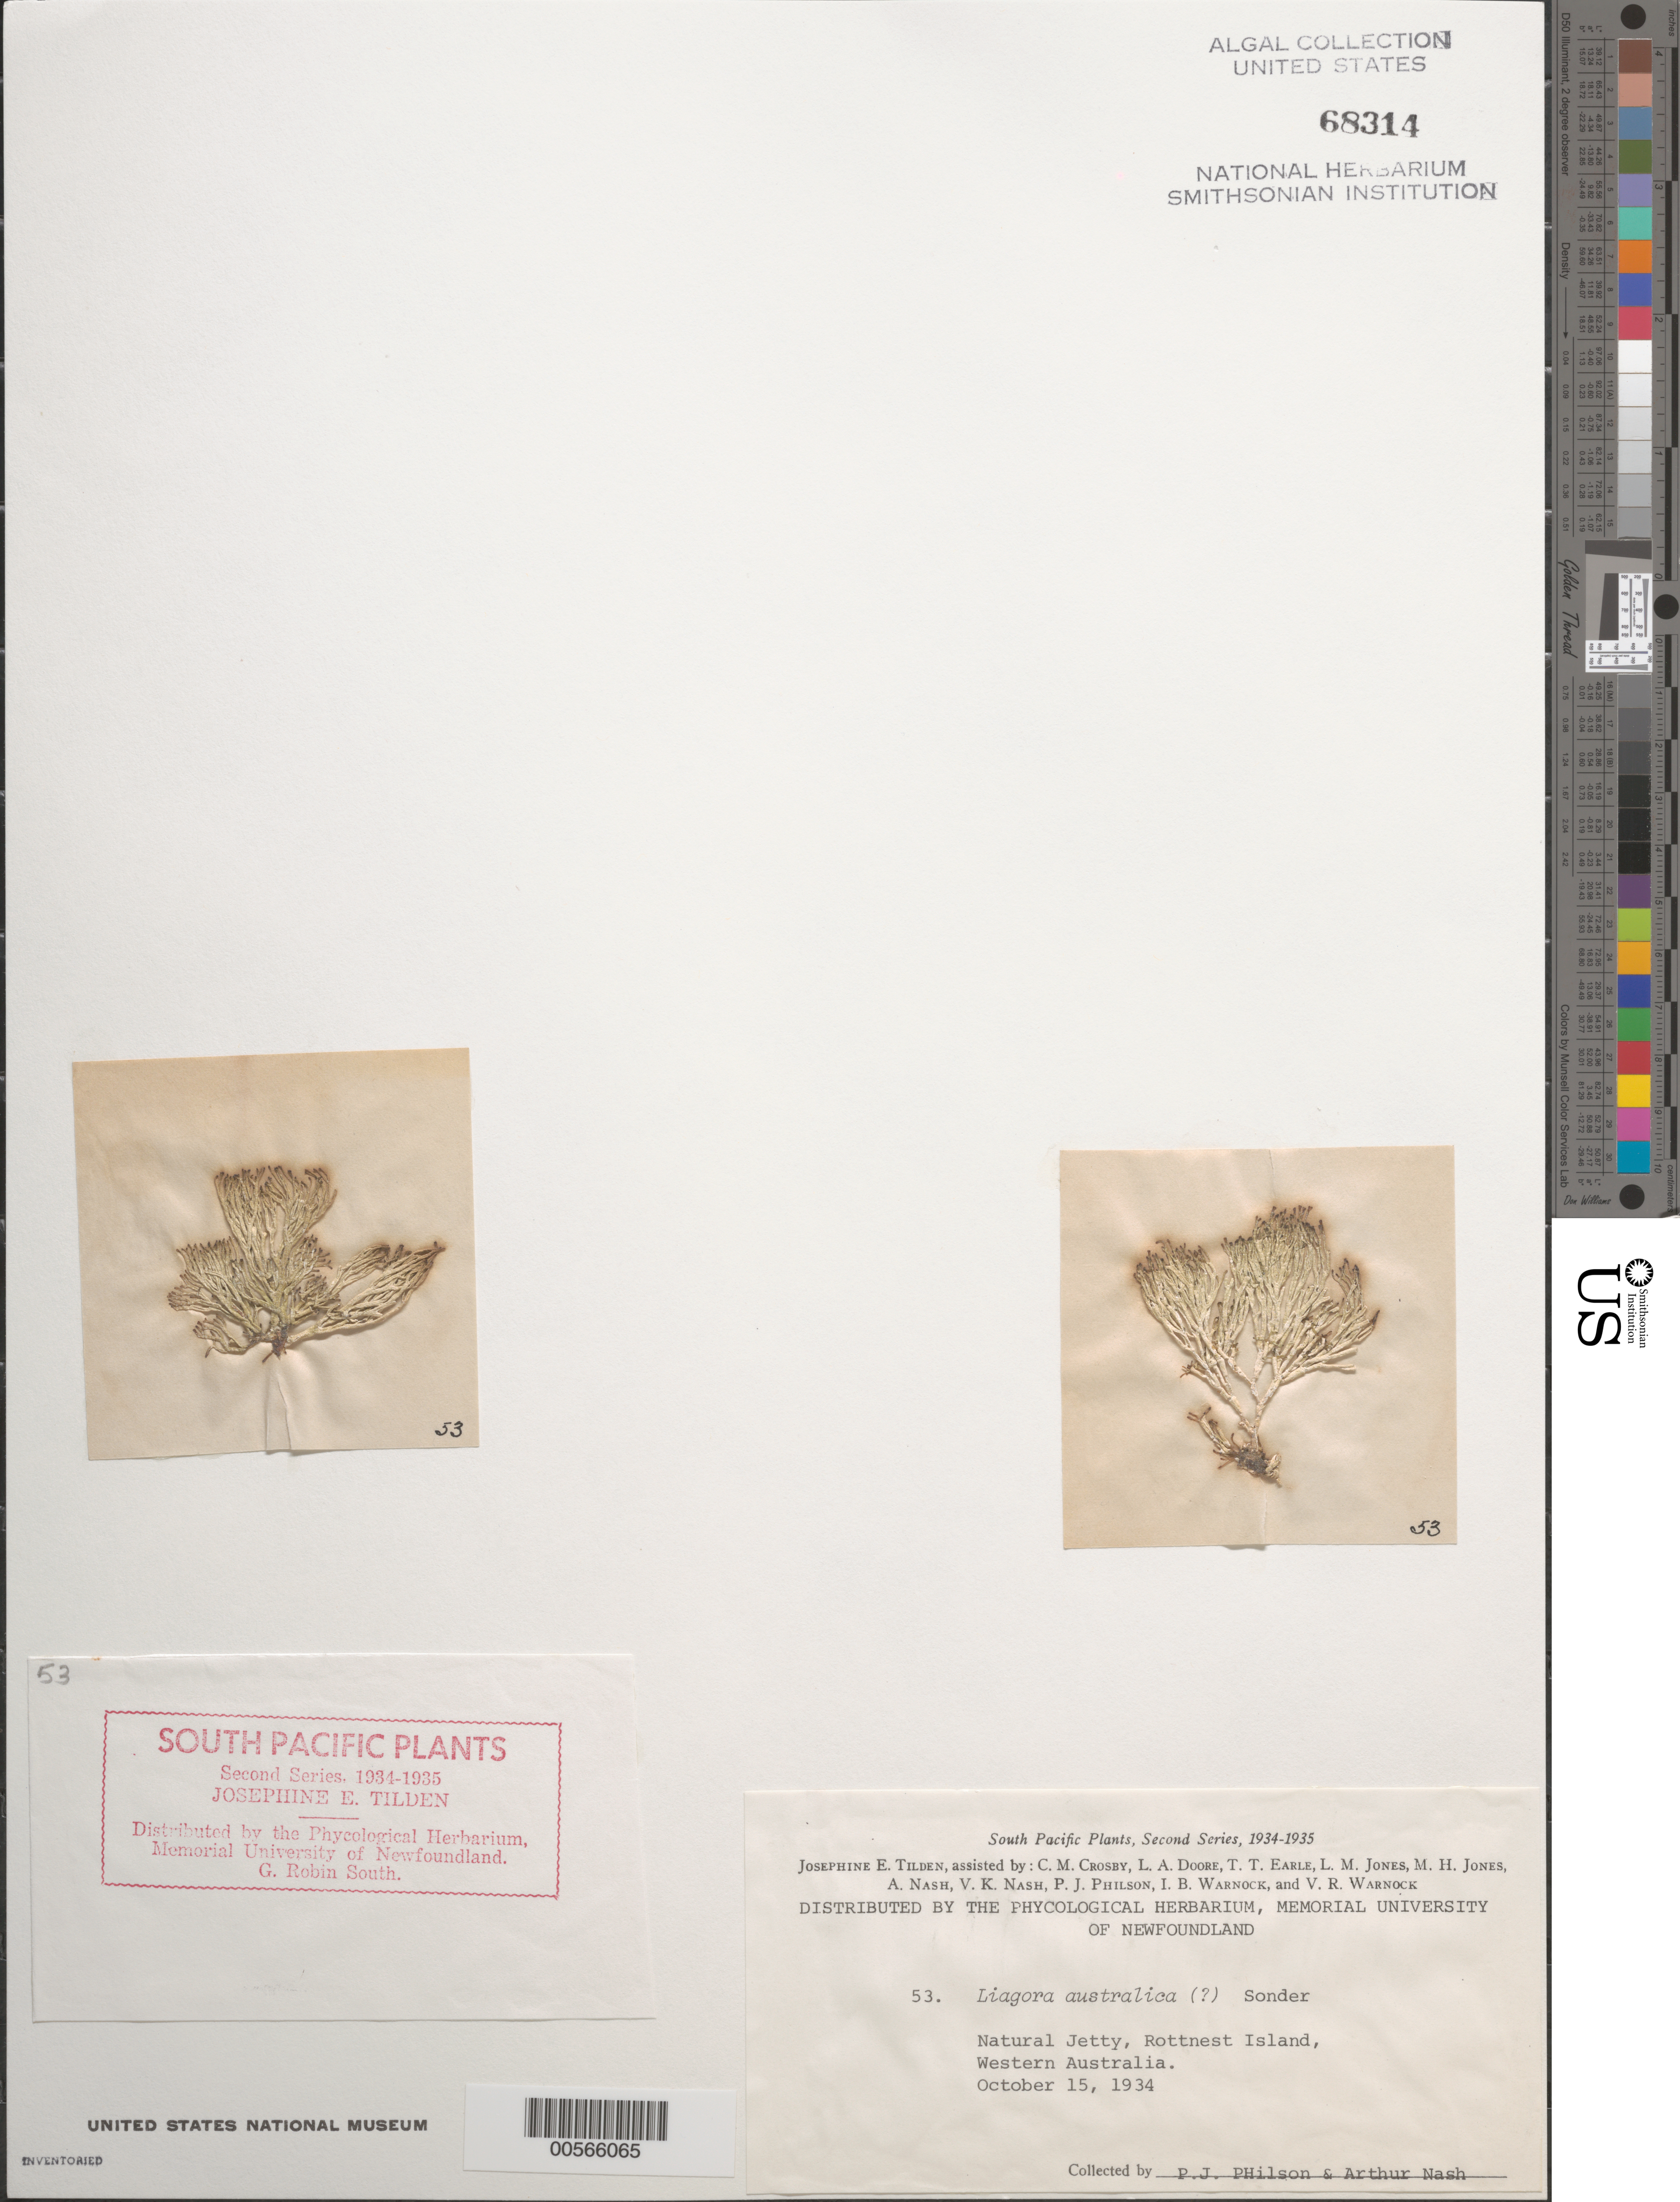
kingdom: Plantae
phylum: Rhodophyta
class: Florideophyceae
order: Nemaliales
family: Liagoraceae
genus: Liagora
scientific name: Liagora australica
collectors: P. Philson & A. Nash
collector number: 53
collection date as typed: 15 Oct 1934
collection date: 1934-10-15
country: Australia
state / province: Western Australia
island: Rottnest Island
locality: Natural Jetty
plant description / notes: Tilden, South Pacific Plants, Second Series, 1934-1935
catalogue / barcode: US 68314